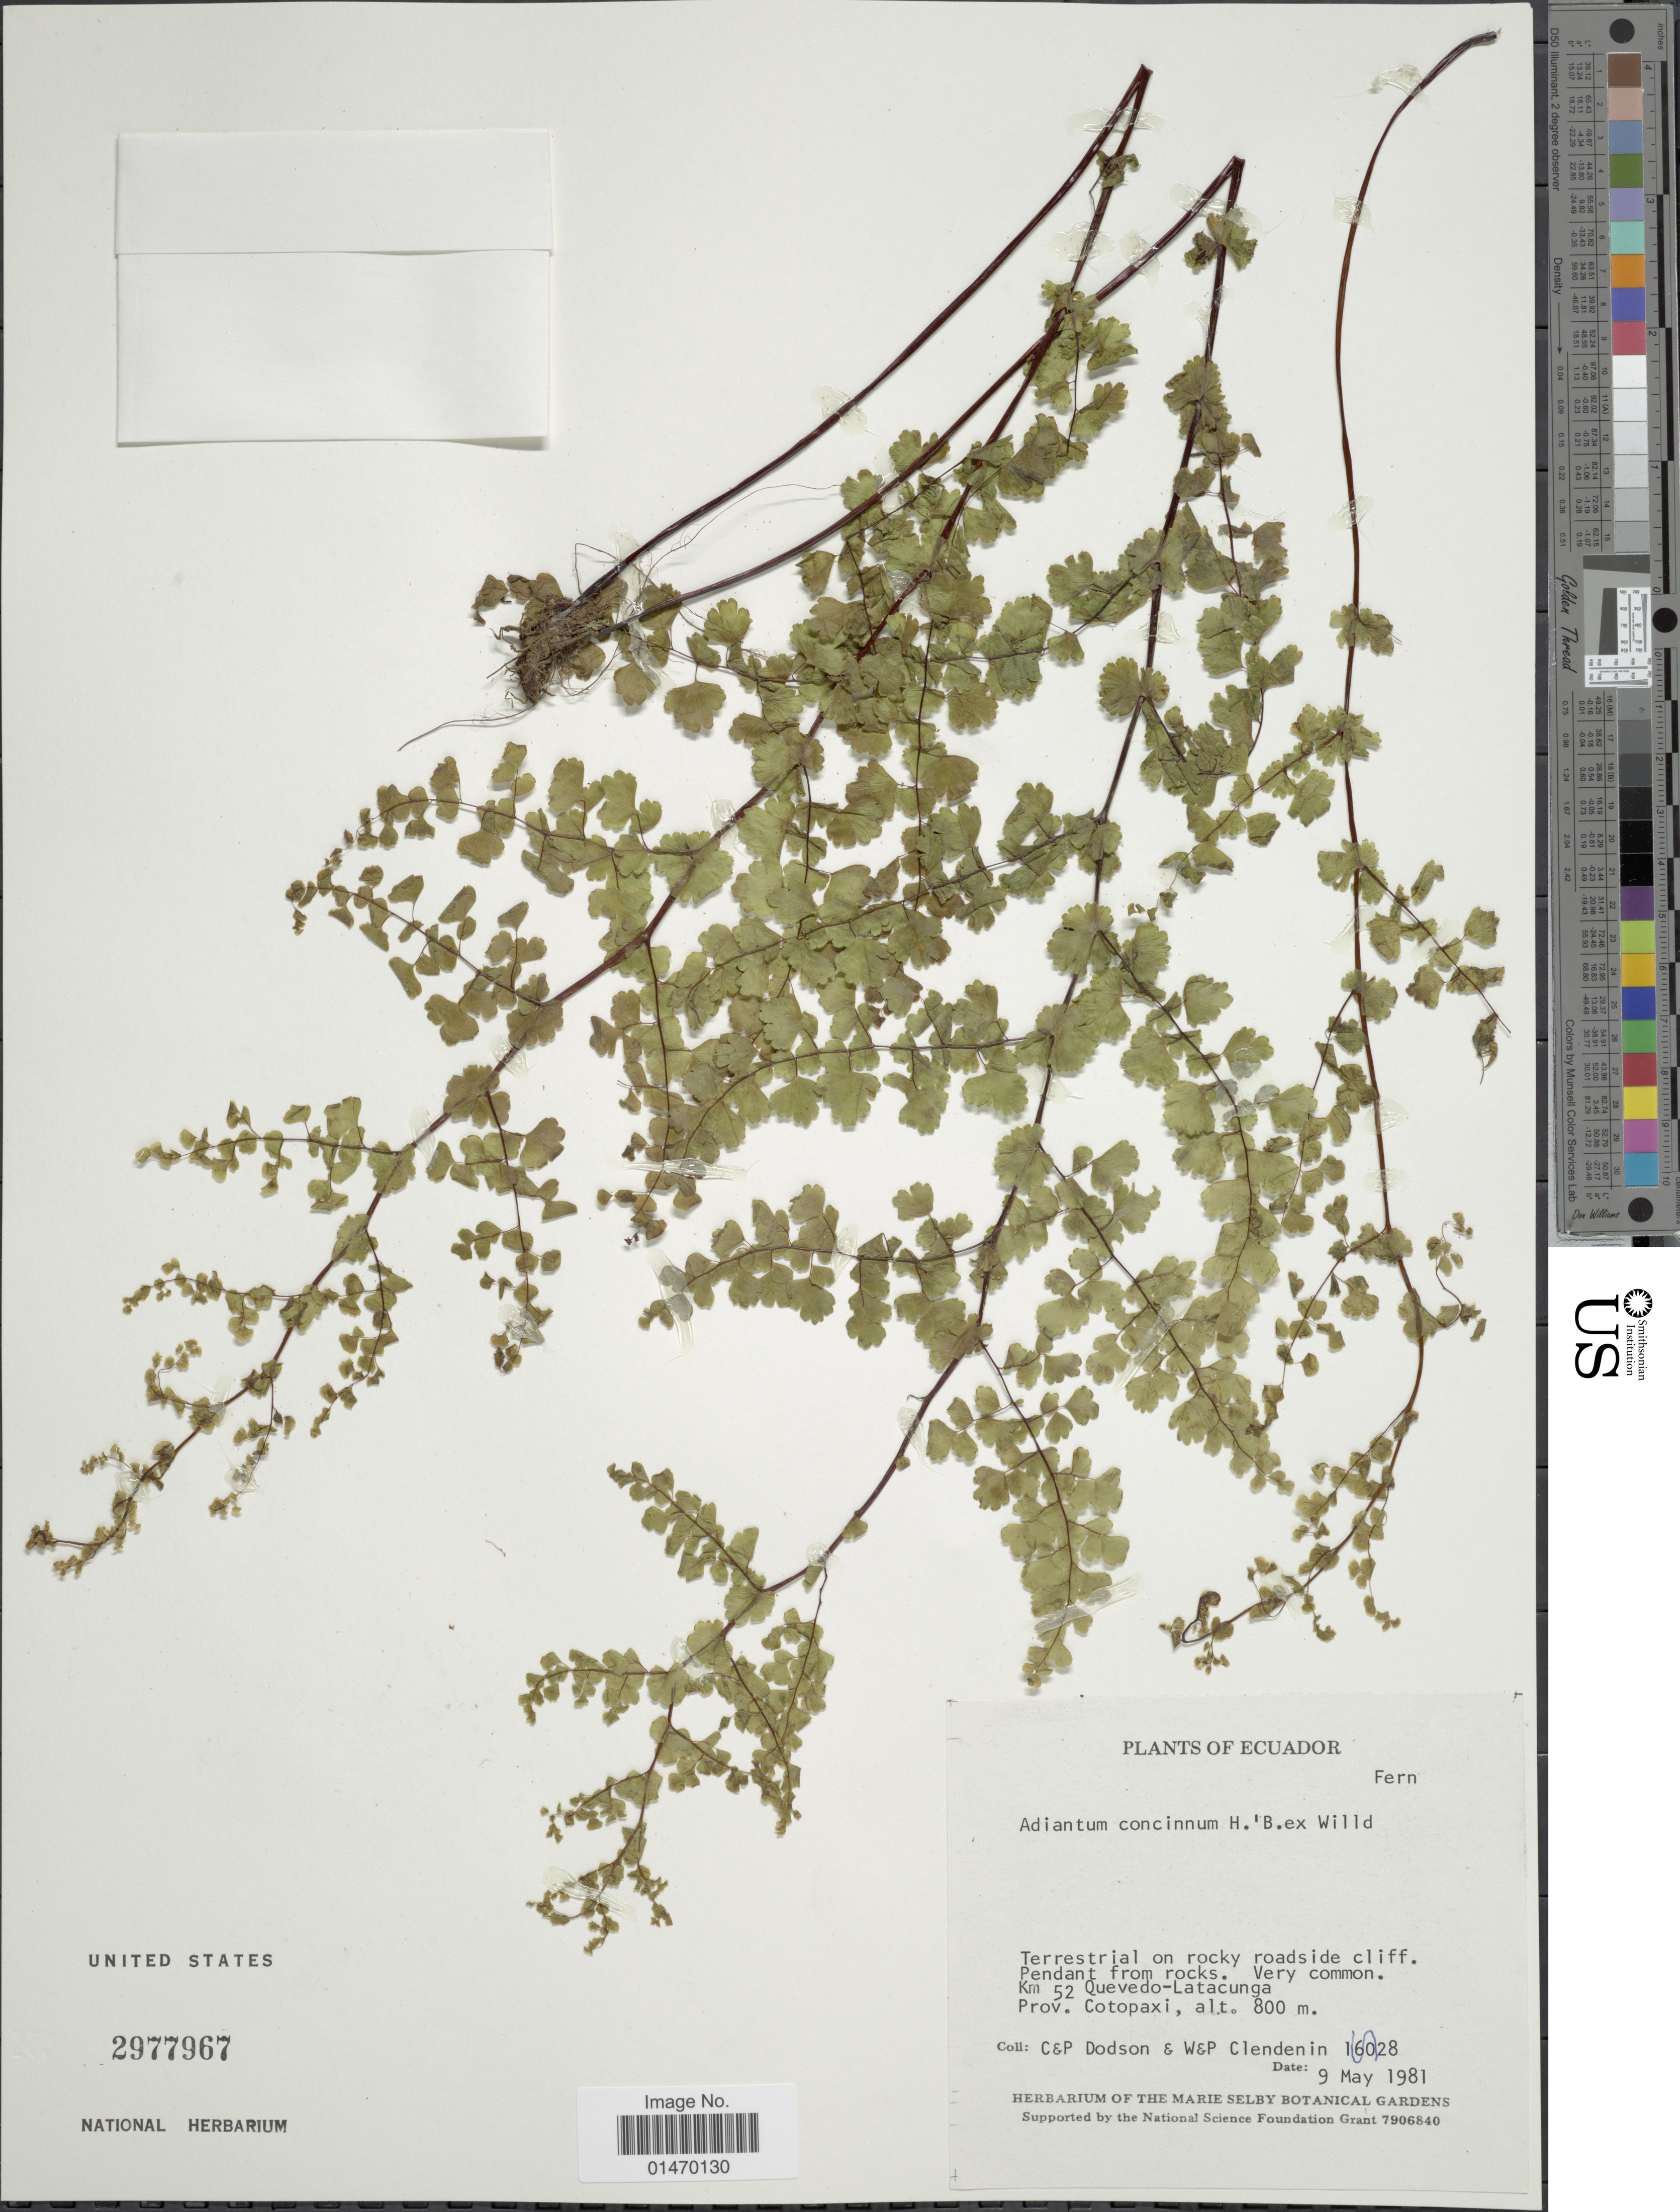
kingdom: Plantae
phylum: Tracheophyta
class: Polypodiopsida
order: Polypodiales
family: Pteridaceae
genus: Adiantum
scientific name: Adiantum concinnum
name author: Humb. & Bonpl. ex Willd.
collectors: C. Dodson, P. M. Dodson, W. Clendenin & P. Clendenin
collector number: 16028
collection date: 1981-05-09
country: Ecuador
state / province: Cotopaxi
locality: Km 52 Quevedo-Latacunga.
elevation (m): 800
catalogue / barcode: US 2977967